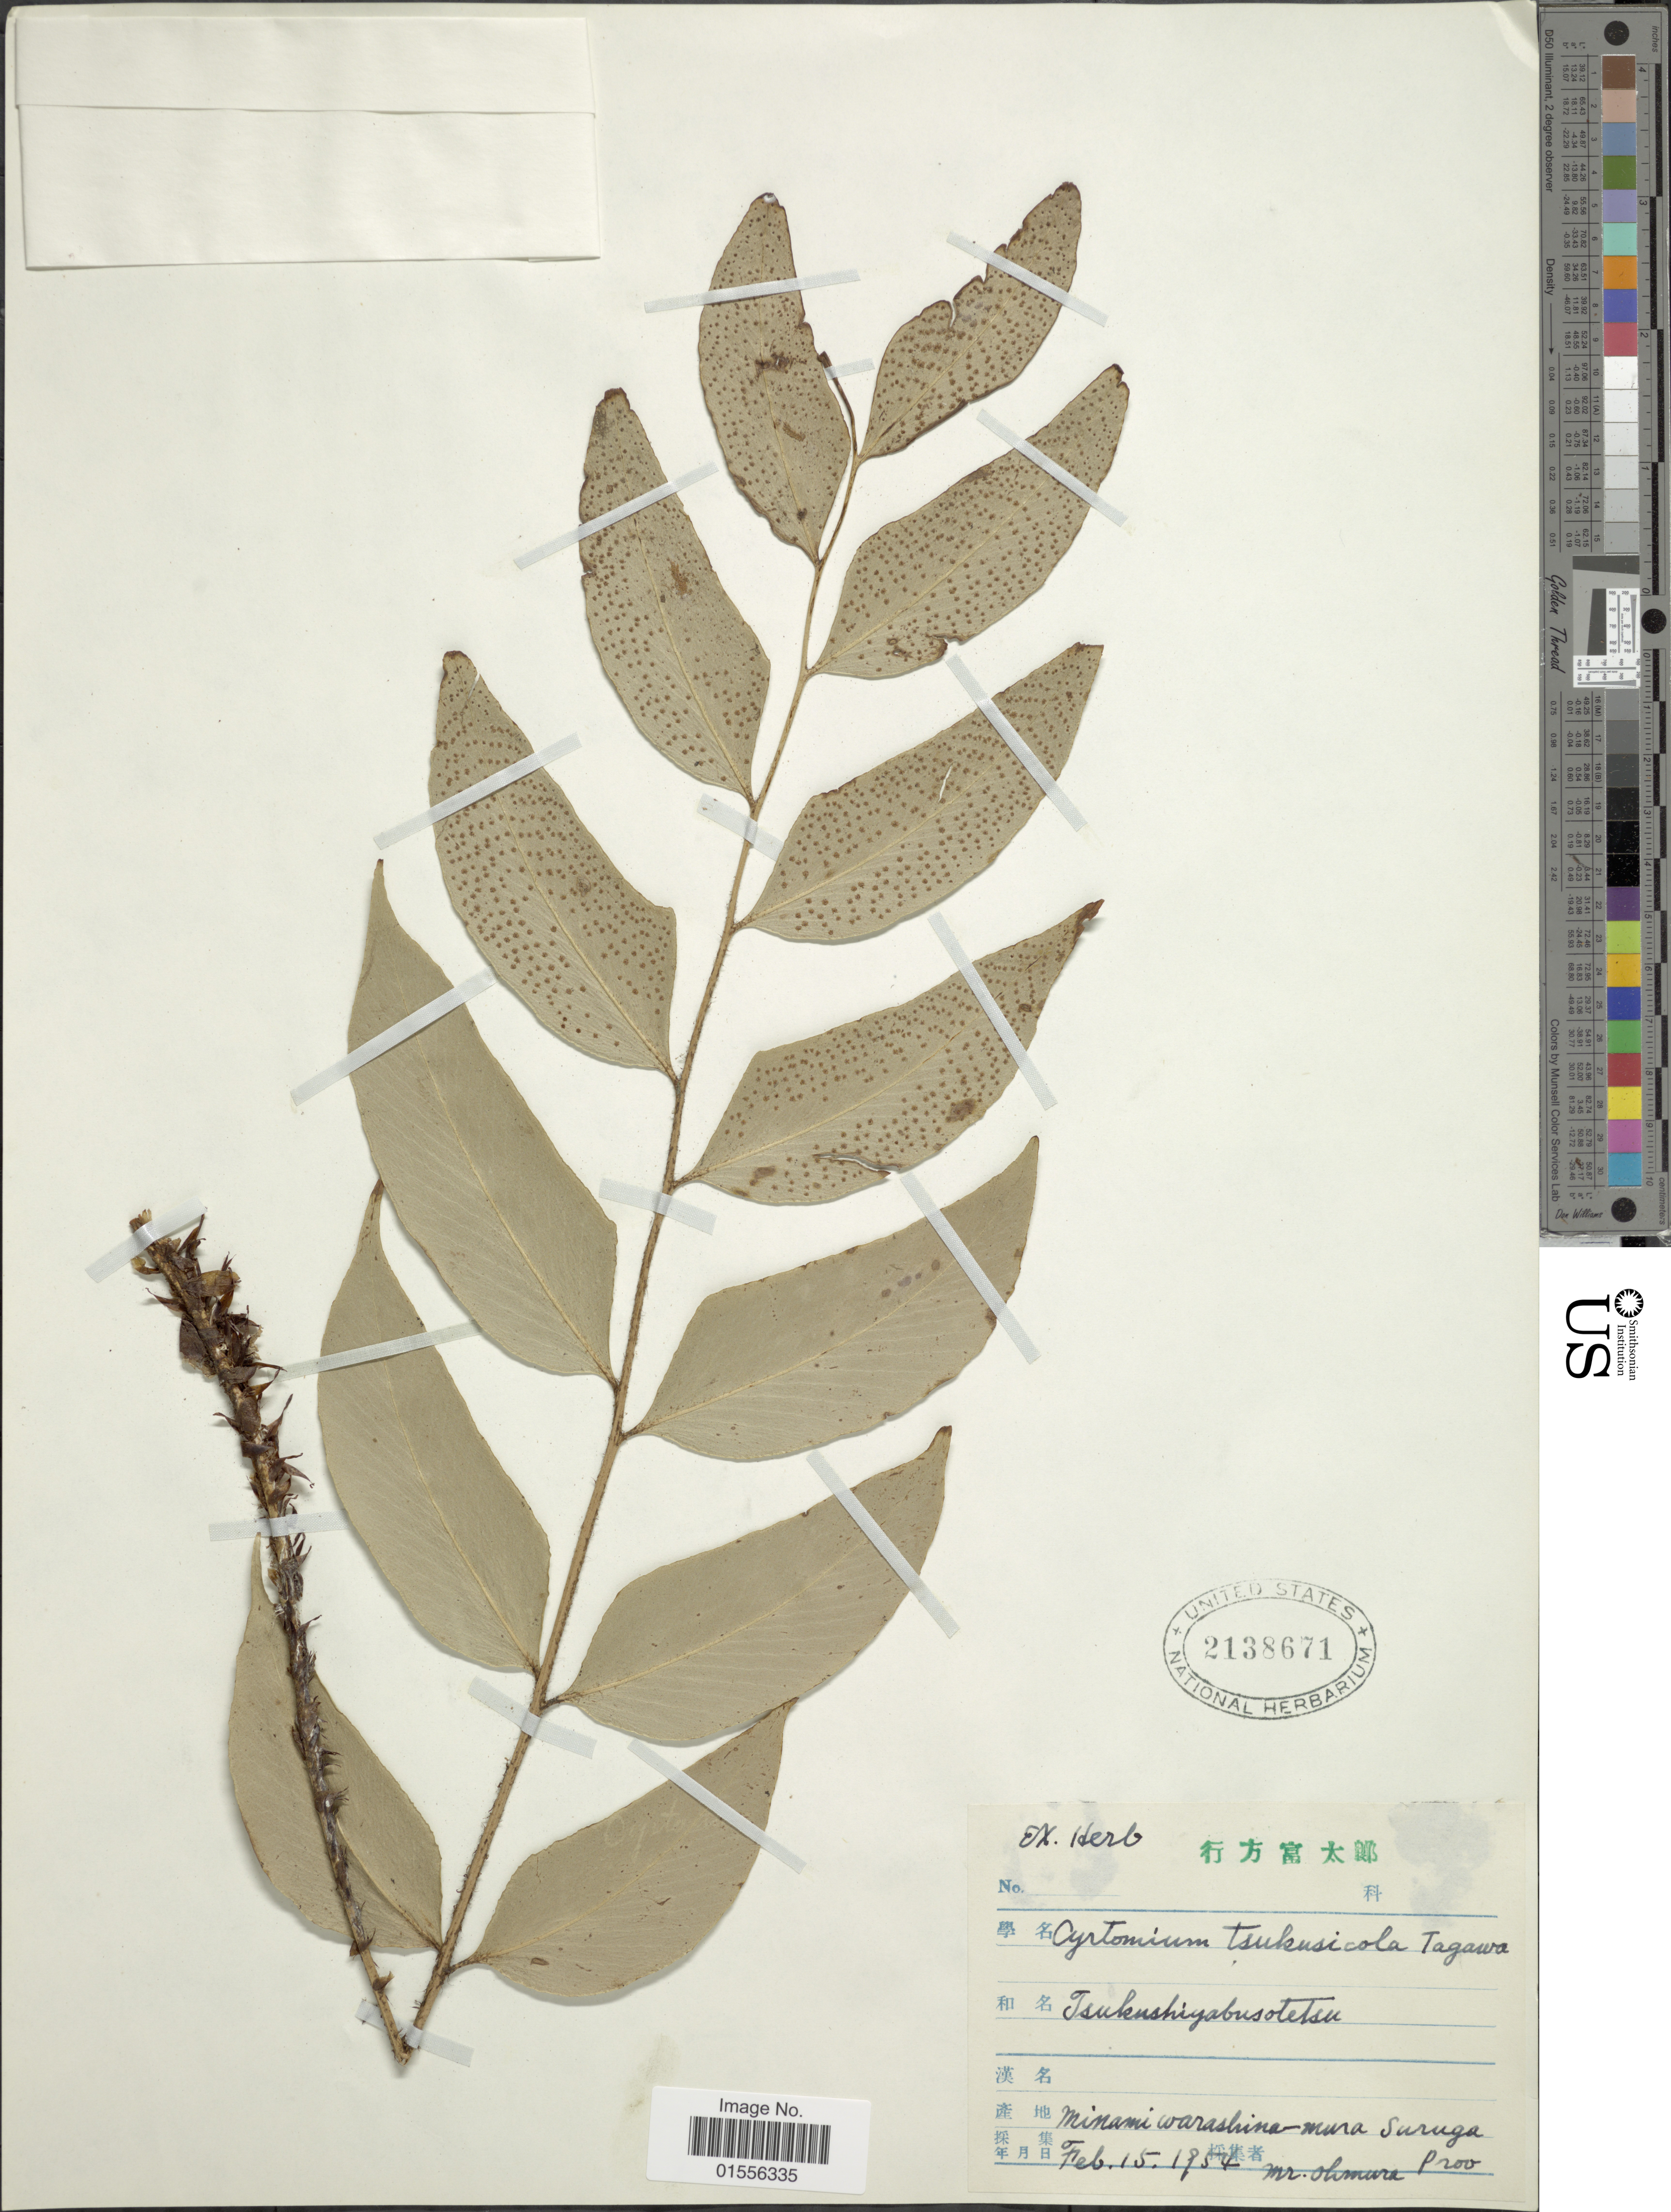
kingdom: Plantae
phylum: Tracheophyta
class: Polypodiopsida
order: Polypodiales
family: Dryopteridaceae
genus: Cyrtomium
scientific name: Cyrtomium tukusicola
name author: Tagawa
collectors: Y. Ohmura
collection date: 1954-02-15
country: Japan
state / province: Sizuoka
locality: Minami warashina-mura Suruga Prov.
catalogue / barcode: US 2138671